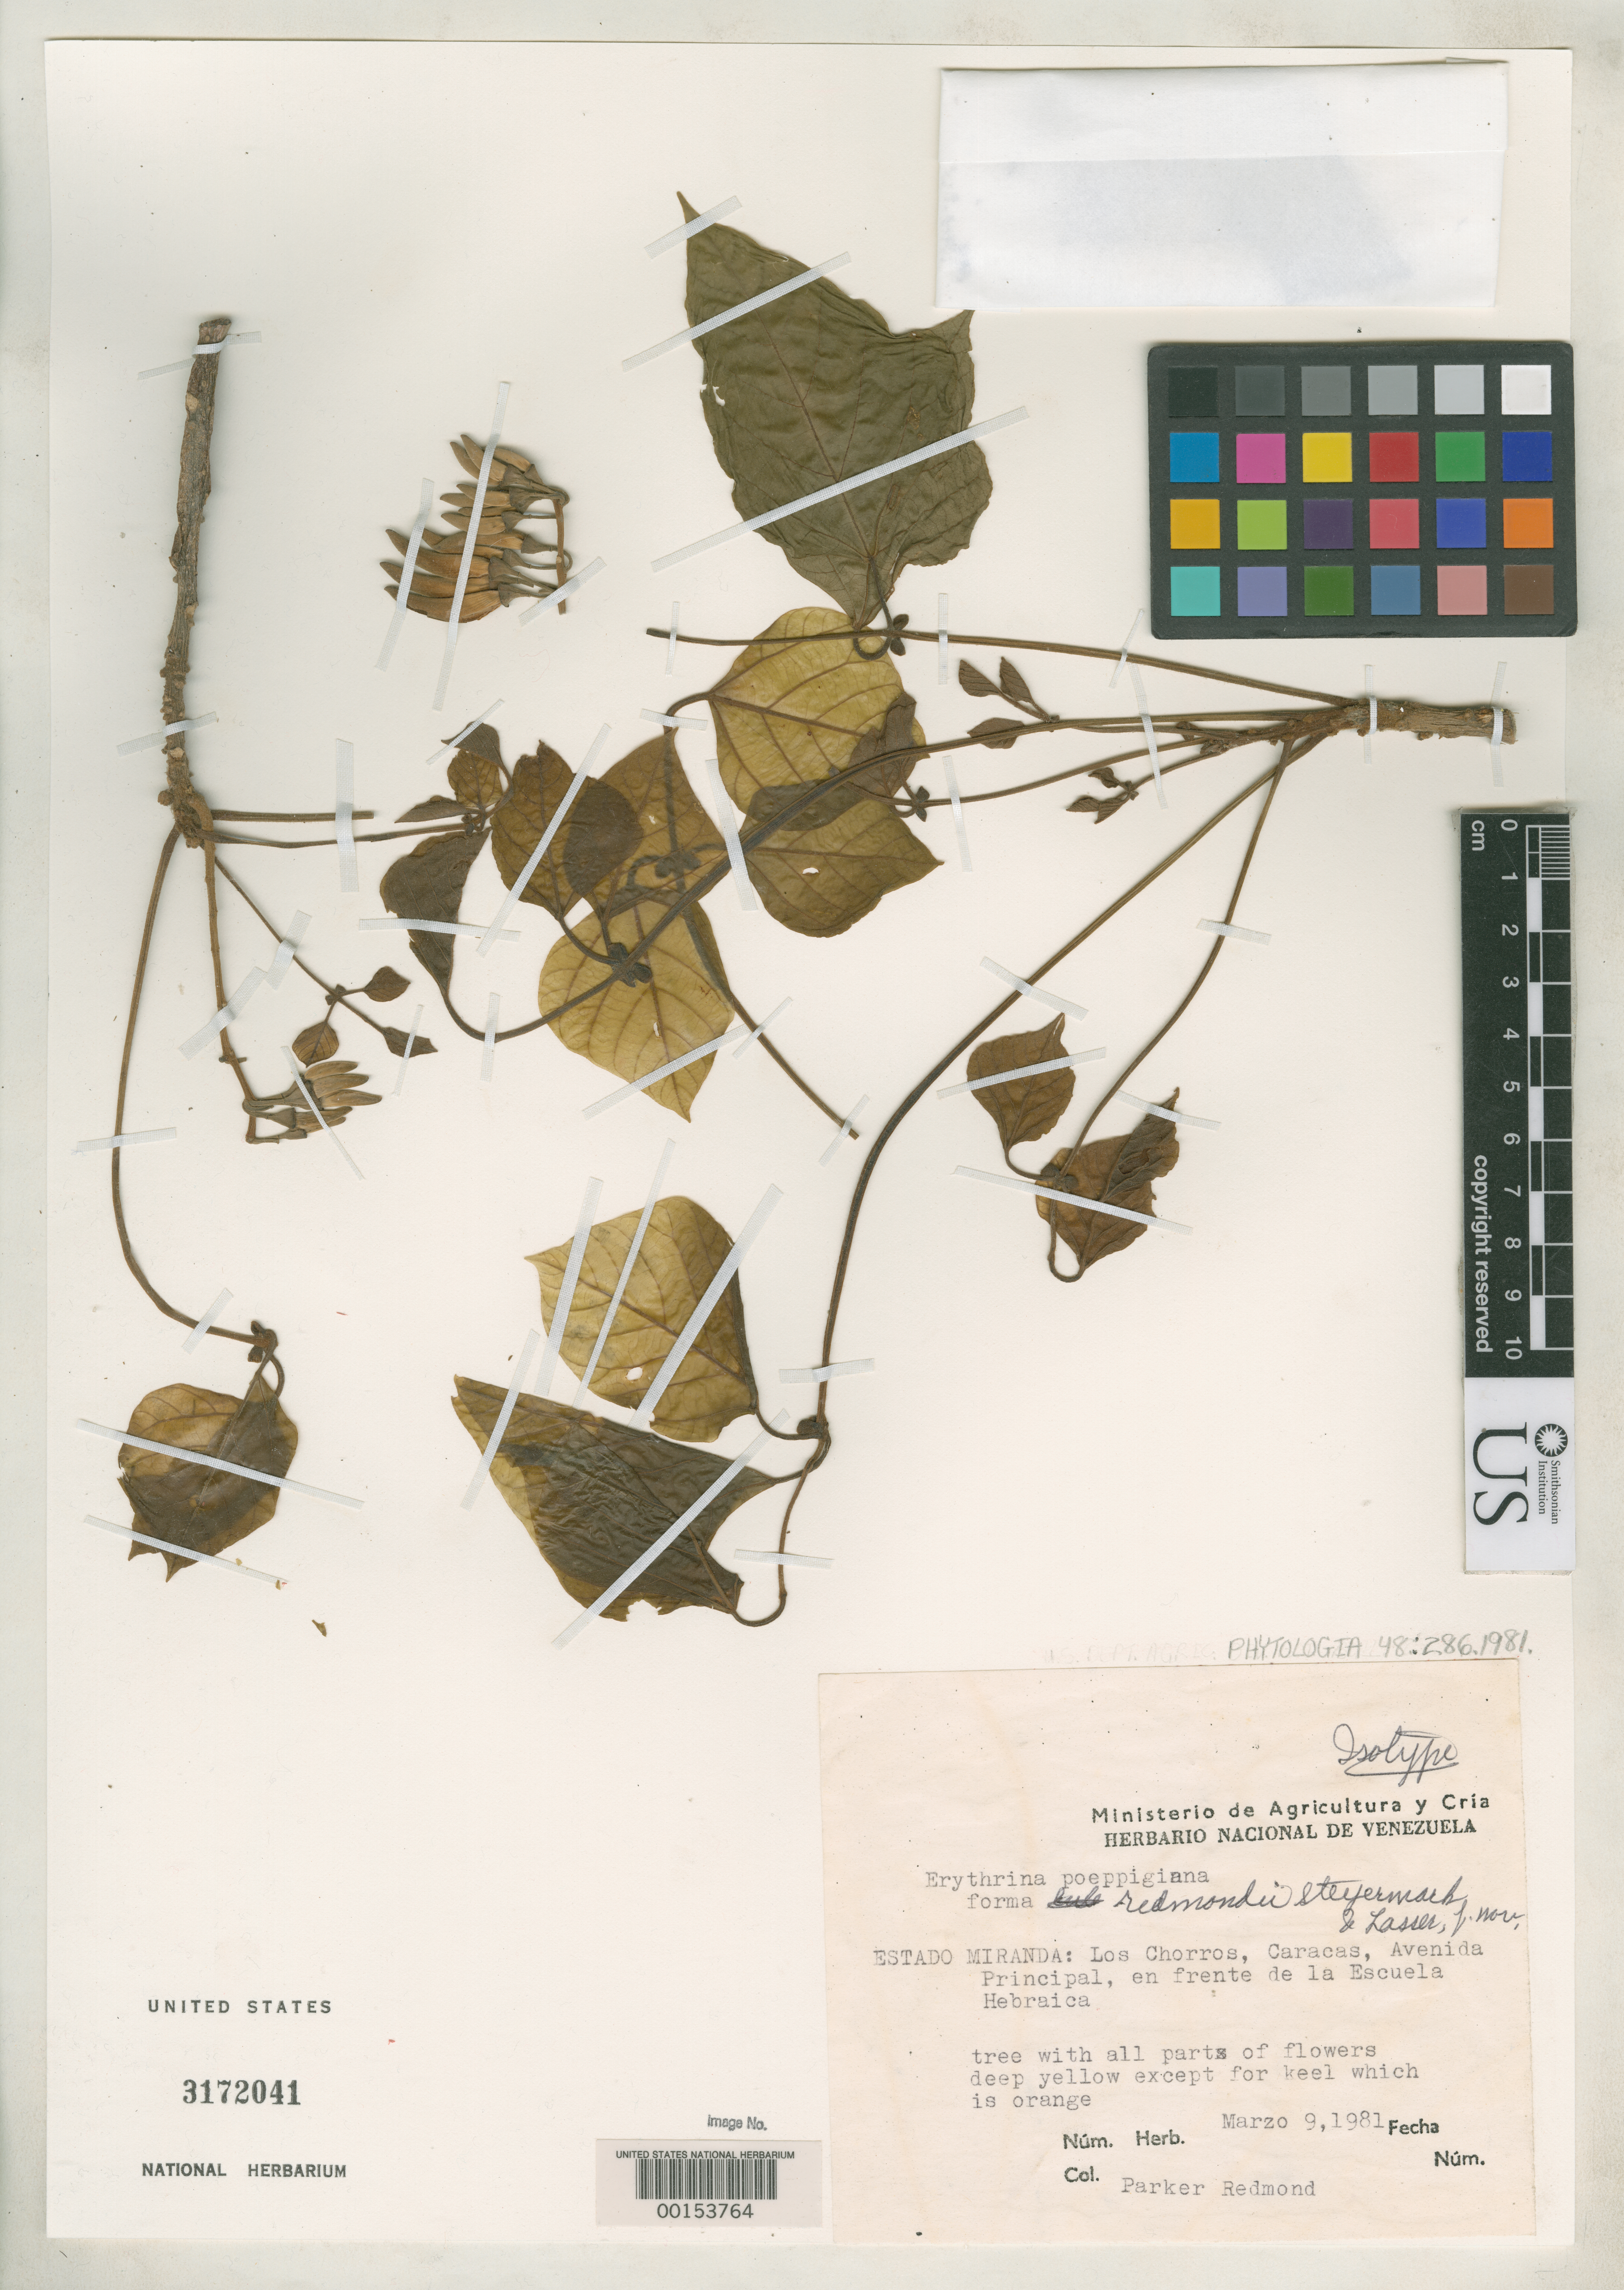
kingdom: Plantae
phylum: Tracheophyta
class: Magnoliopsida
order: Fabales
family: Fabaceae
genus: Erythrina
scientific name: Erythrina poeppigiana f. redmondii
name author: Steyerm. & Lasser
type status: Isotype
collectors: P. Redmond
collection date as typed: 09 Mar 1981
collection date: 1981-03-09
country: Venezuela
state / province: Miranda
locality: Los Chorros, Caracas, main avenue, opposite Escuela Hebraica.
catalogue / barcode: US 3172041